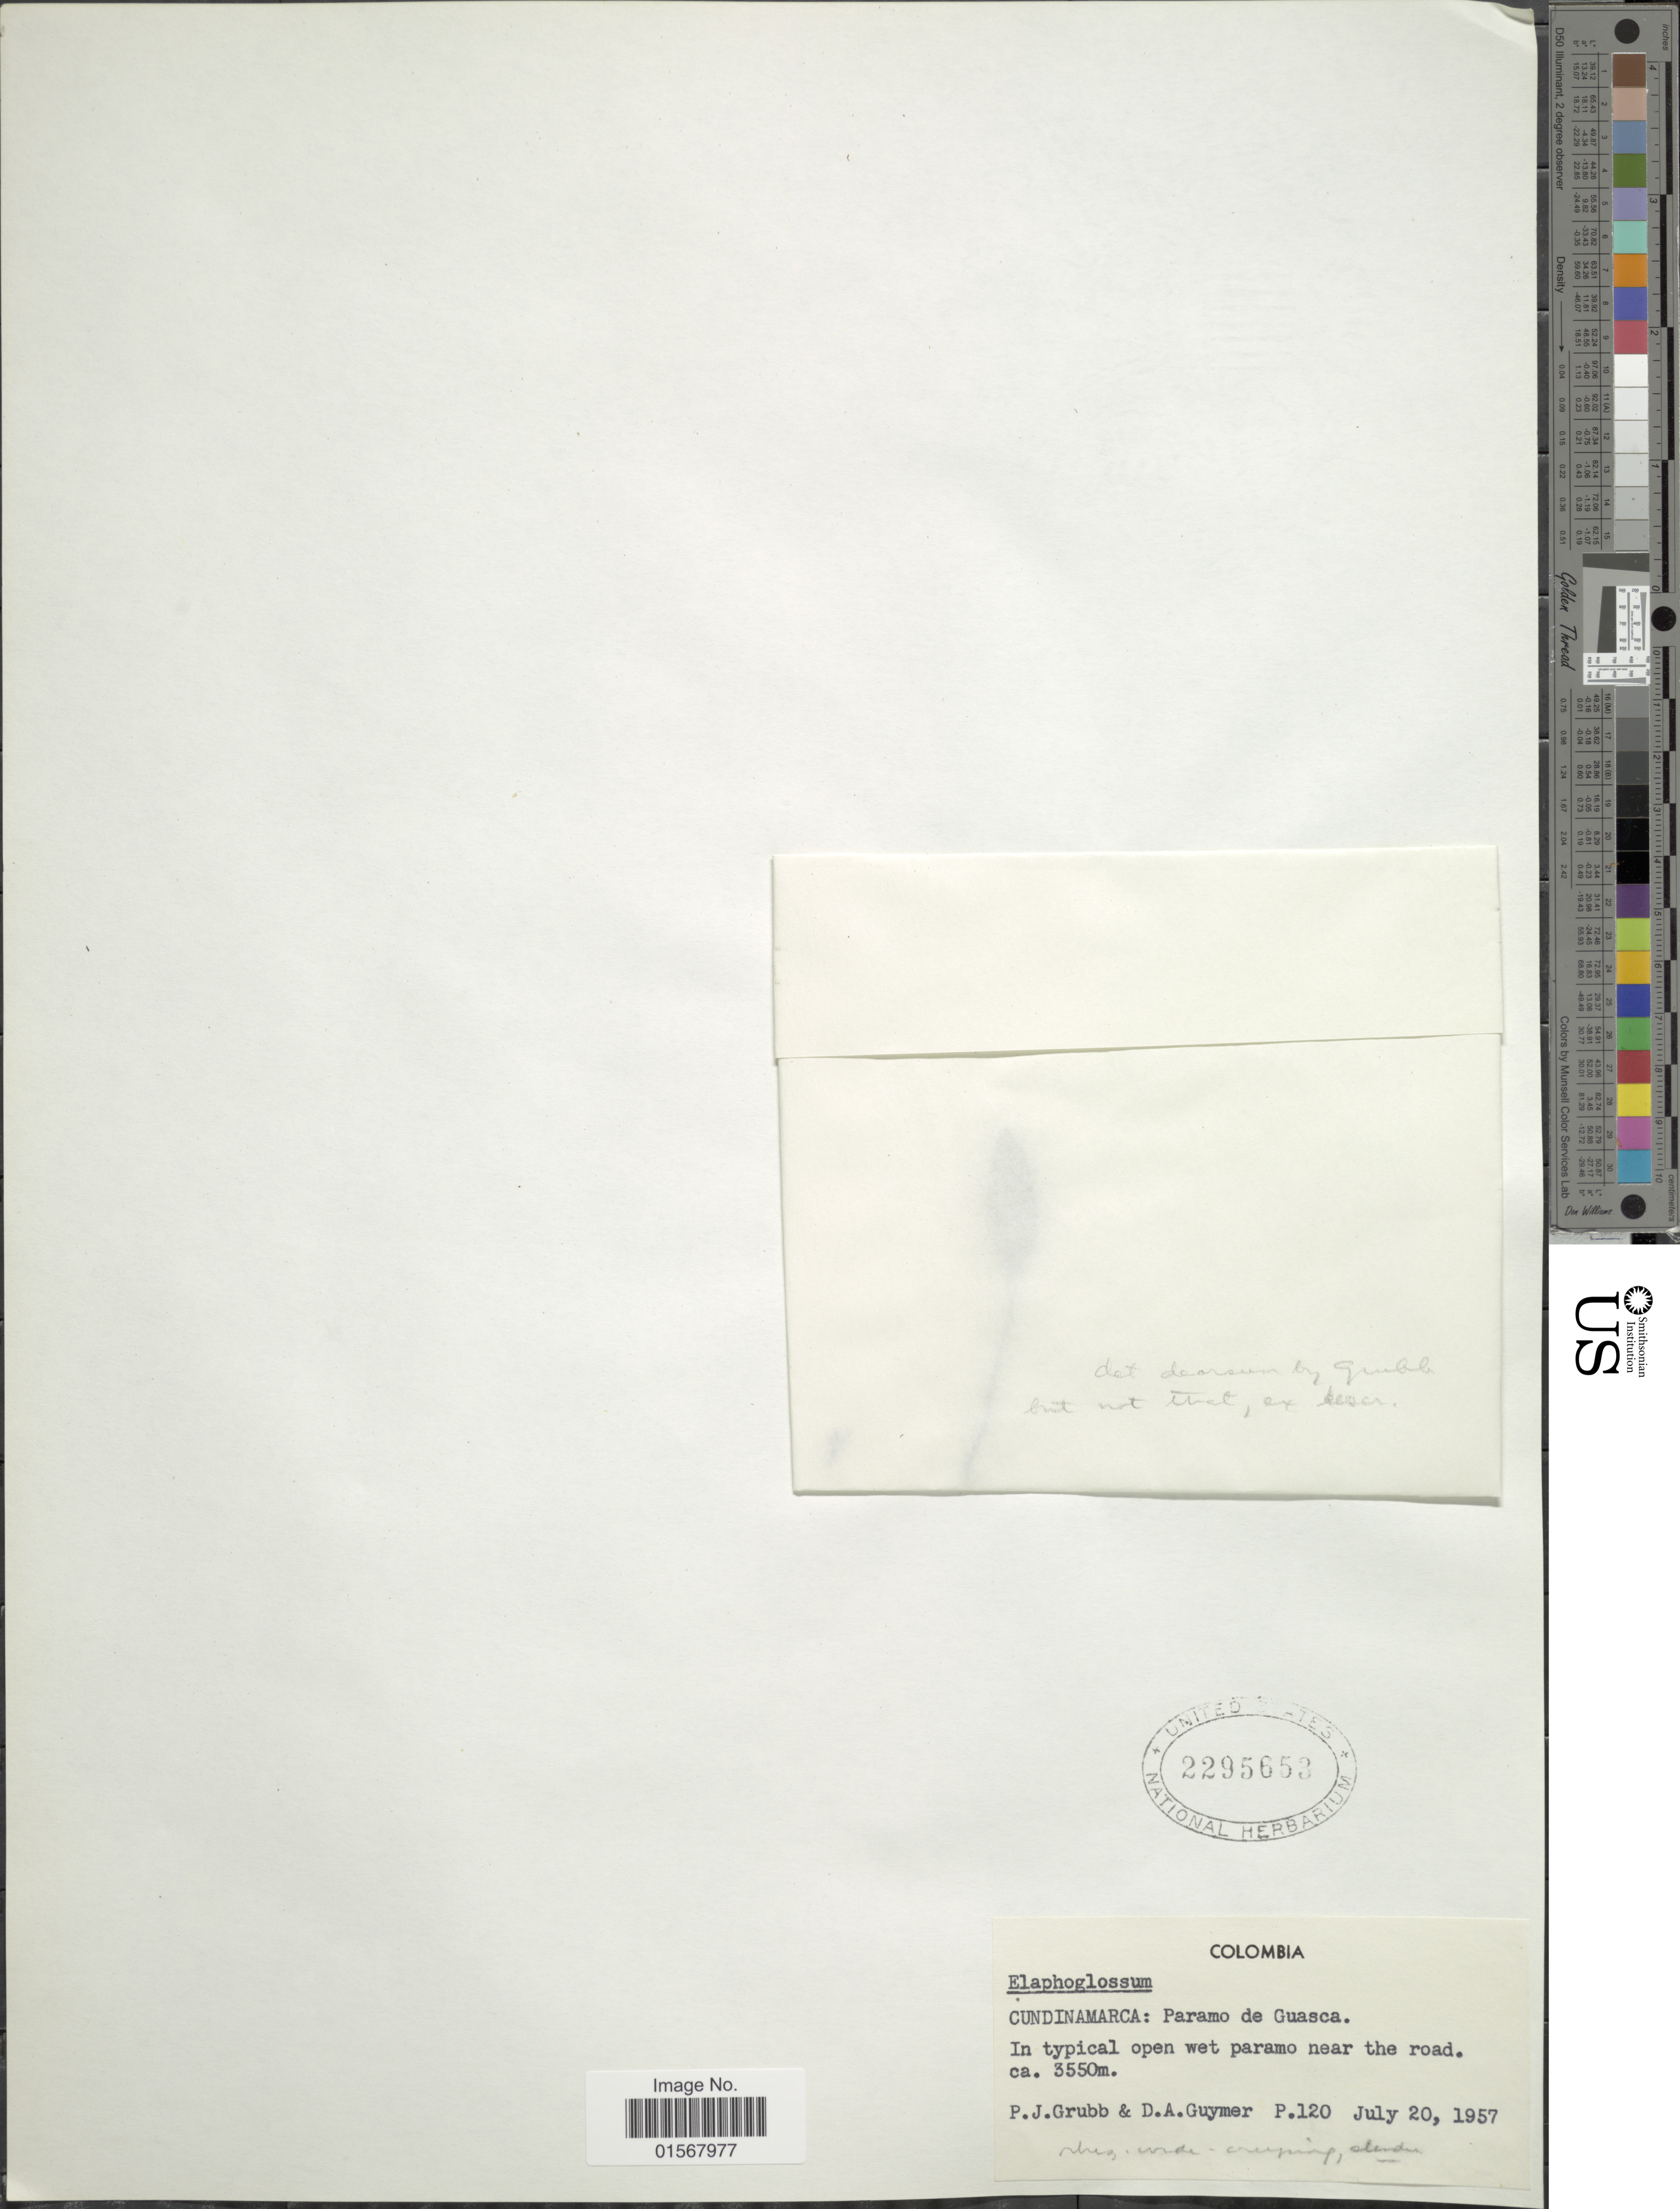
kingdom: Plantae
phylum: Tracheophyta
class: Polypodiopsida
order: Polypodiales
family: Dryopteridaceae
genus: Elaphoglossum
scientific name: Elaphoglossum sp.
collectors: P. J. Grubb & D. Guymer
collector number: P120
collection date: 1957-07-20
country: Colombia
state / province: Cundinamarca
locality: Cundinamarca: Paramo de Guasco, in typical open wet paramo near the road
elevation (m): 3550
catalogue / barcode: US 2295653